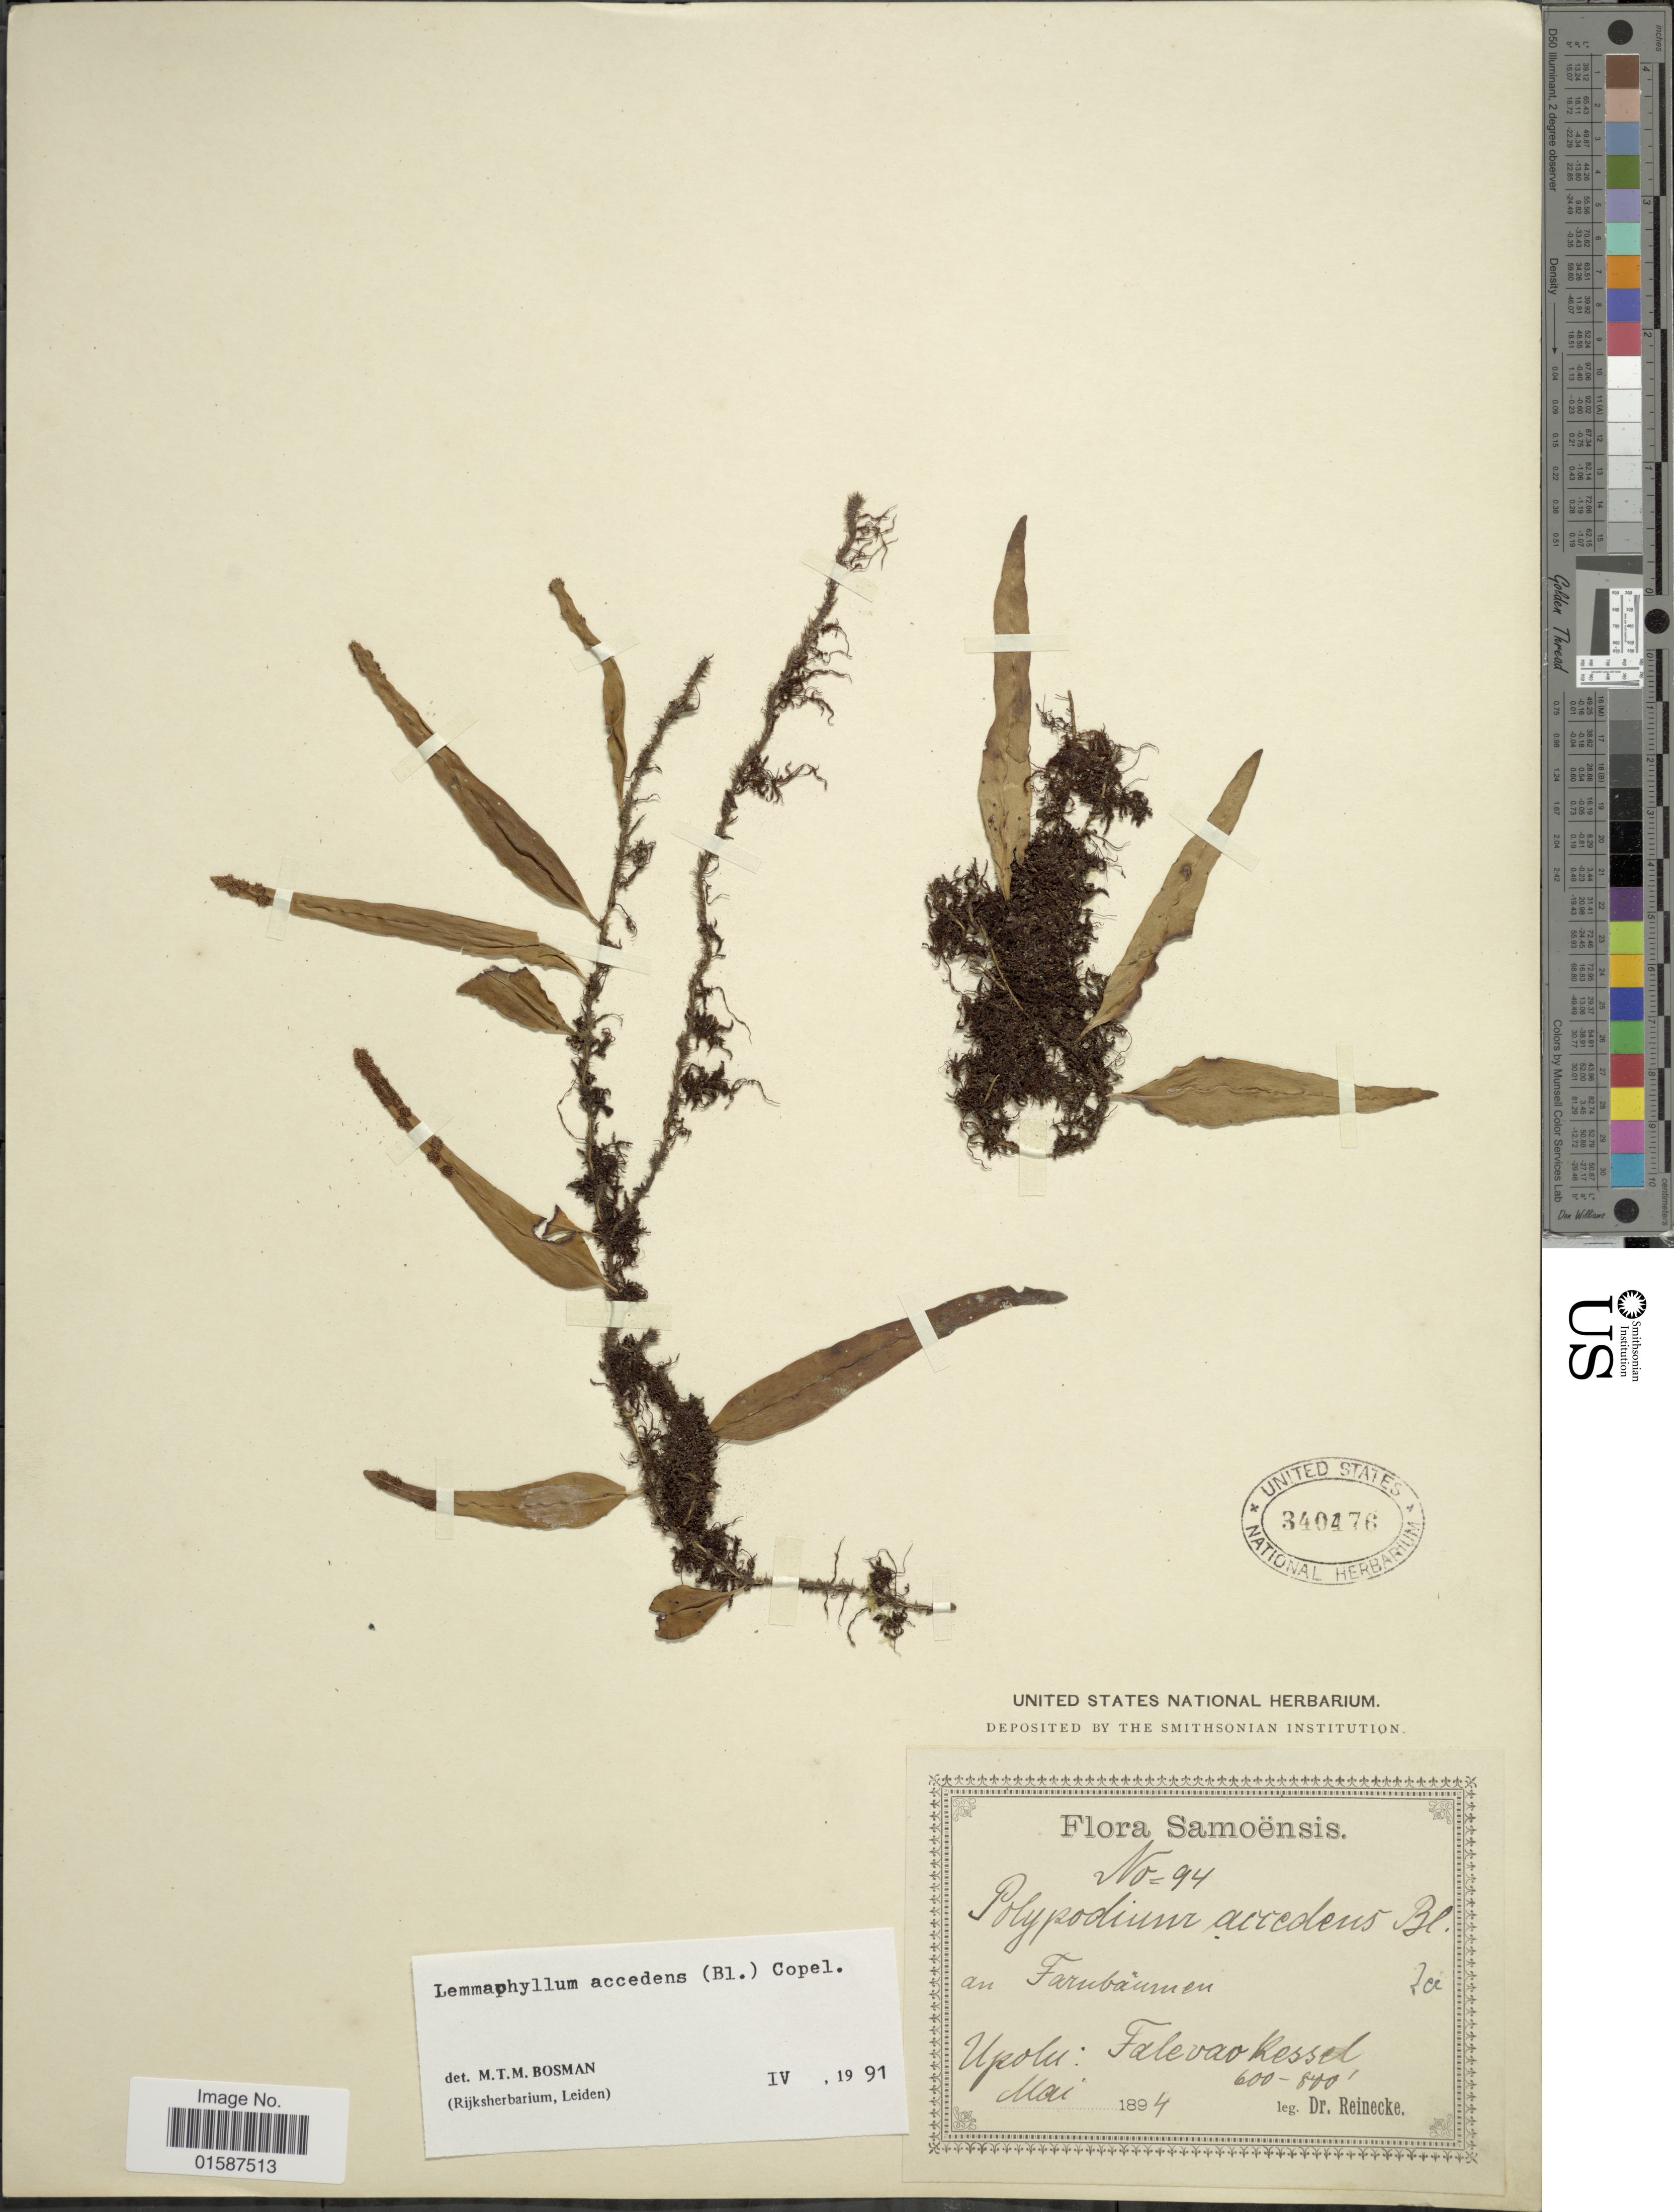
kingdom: Plantae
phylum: Tracheophyta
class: Polypodiopsida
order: Polypodiales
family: Polypodiaceae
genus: Lemmaphyllum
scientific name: Lemmaphyllum accedens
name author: (Blume) Donk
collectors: -- Reinecke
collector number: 94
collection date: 1894-05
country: Samoa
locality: Samoensis, Upolu: Falevao Kessel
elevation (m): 183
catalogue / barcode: US 340476